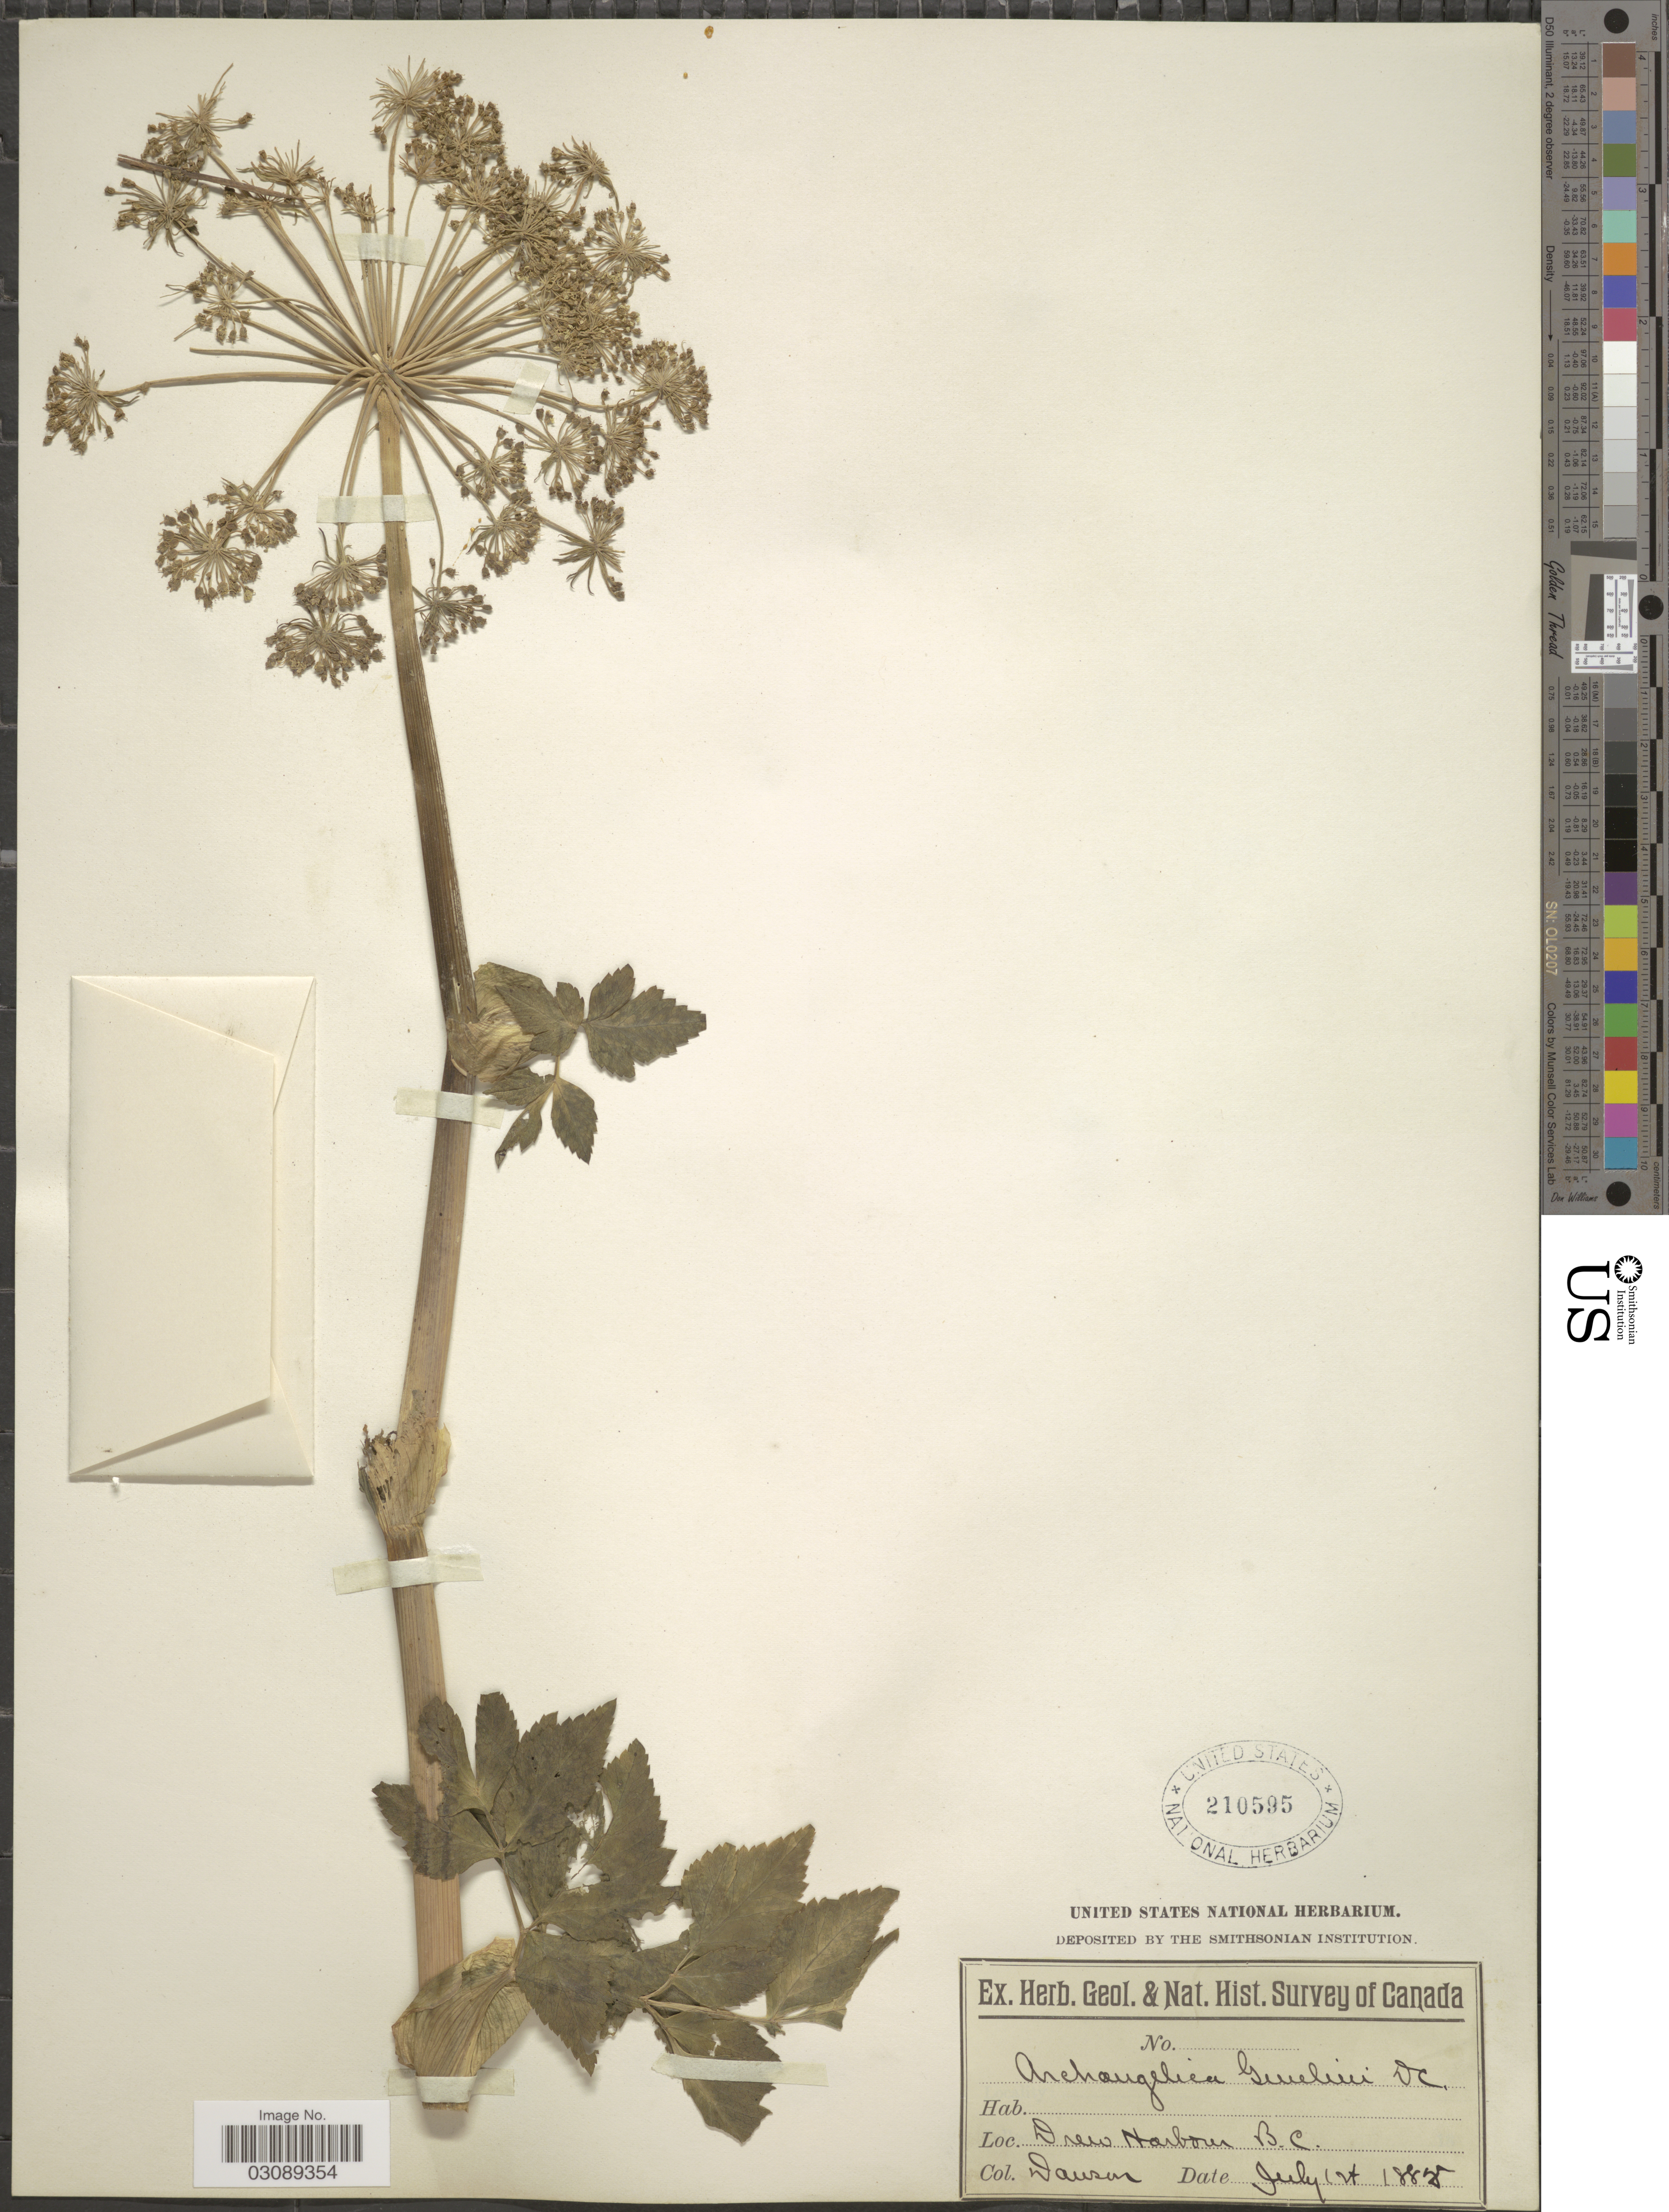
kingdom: Plantae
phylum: Tracheophyta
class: Magnoliopsida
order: Apiales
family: Apiaceae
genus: Coelopleurum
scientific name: Coelopleurum longipes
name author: J.M. Coult. & Rose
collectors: -. Dawson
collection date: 1885-07-12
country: Canada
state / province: British Columbia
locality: Drew Harbour.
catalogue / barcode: US 210595